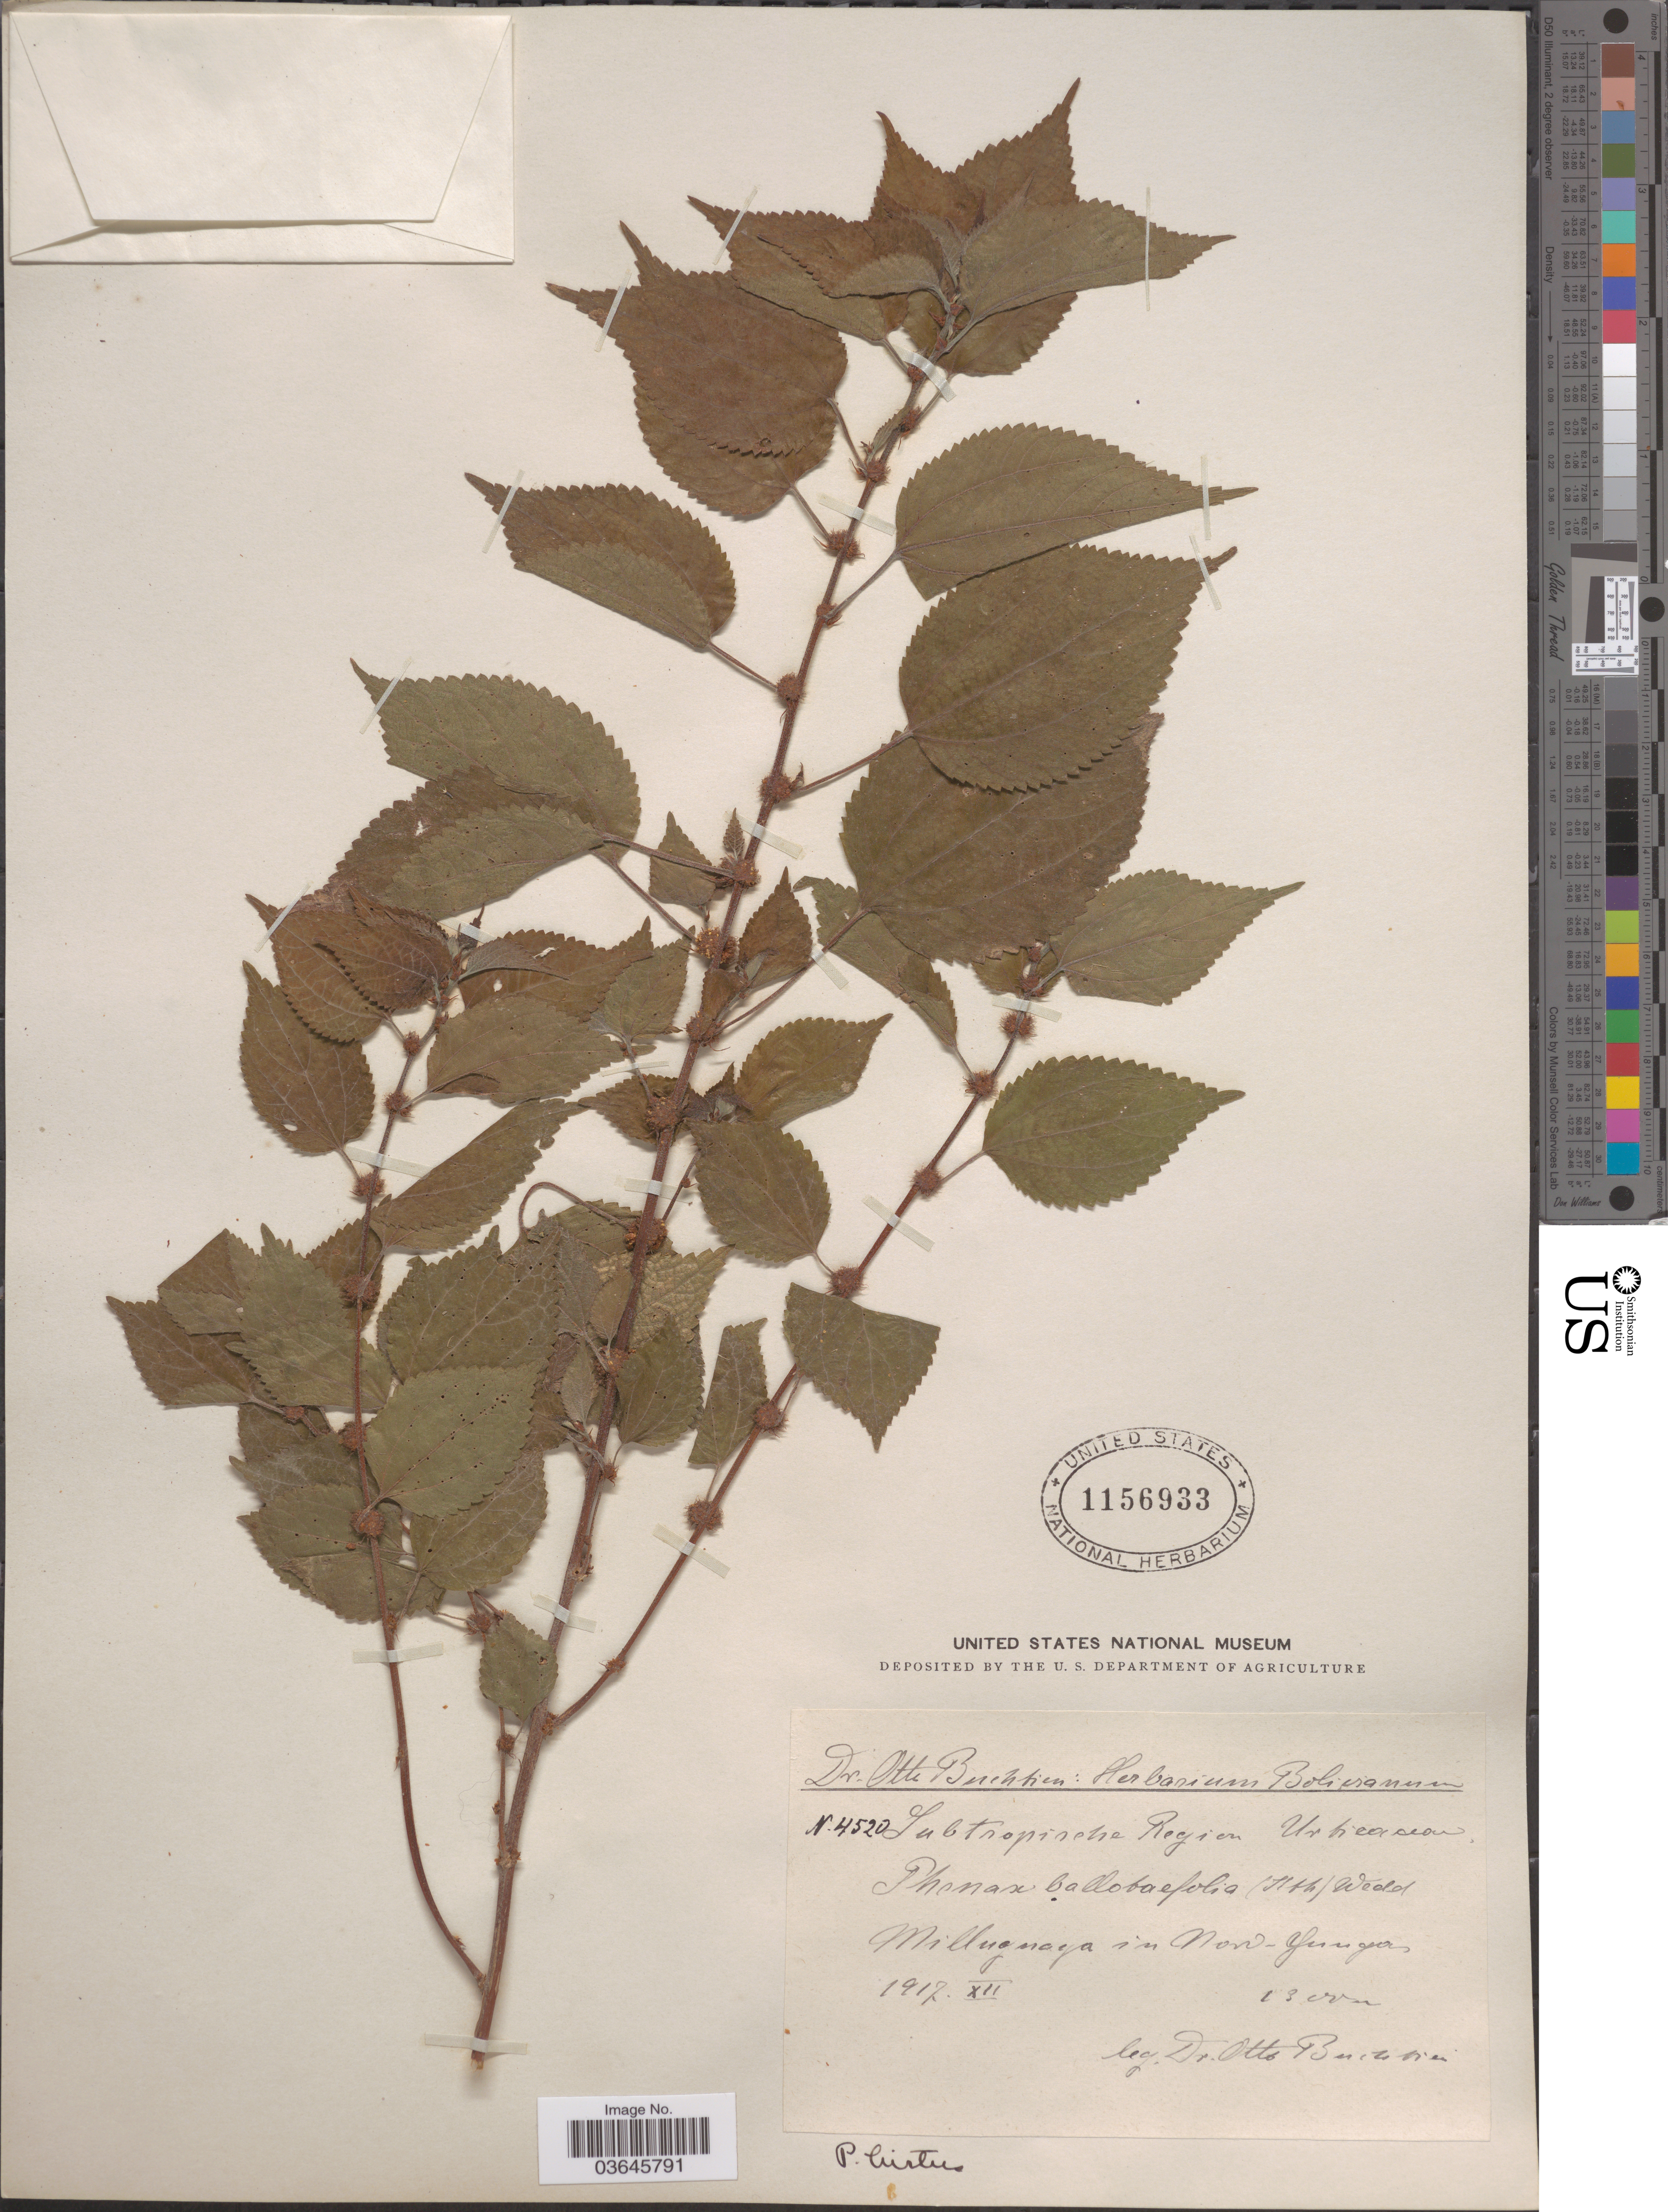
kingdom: Plantae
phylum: Tracheophyta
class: Magnoliopsida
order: Rosales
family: Urticaceae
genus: Phenax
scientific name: Phenax hirtus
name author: (Sw.) Wedd.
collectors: O. Buchtien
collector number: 4520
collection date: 1912-12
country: Bolivia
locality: Milluguaya in Nord-Yungas.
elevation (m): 1300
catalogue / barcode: US 1156933